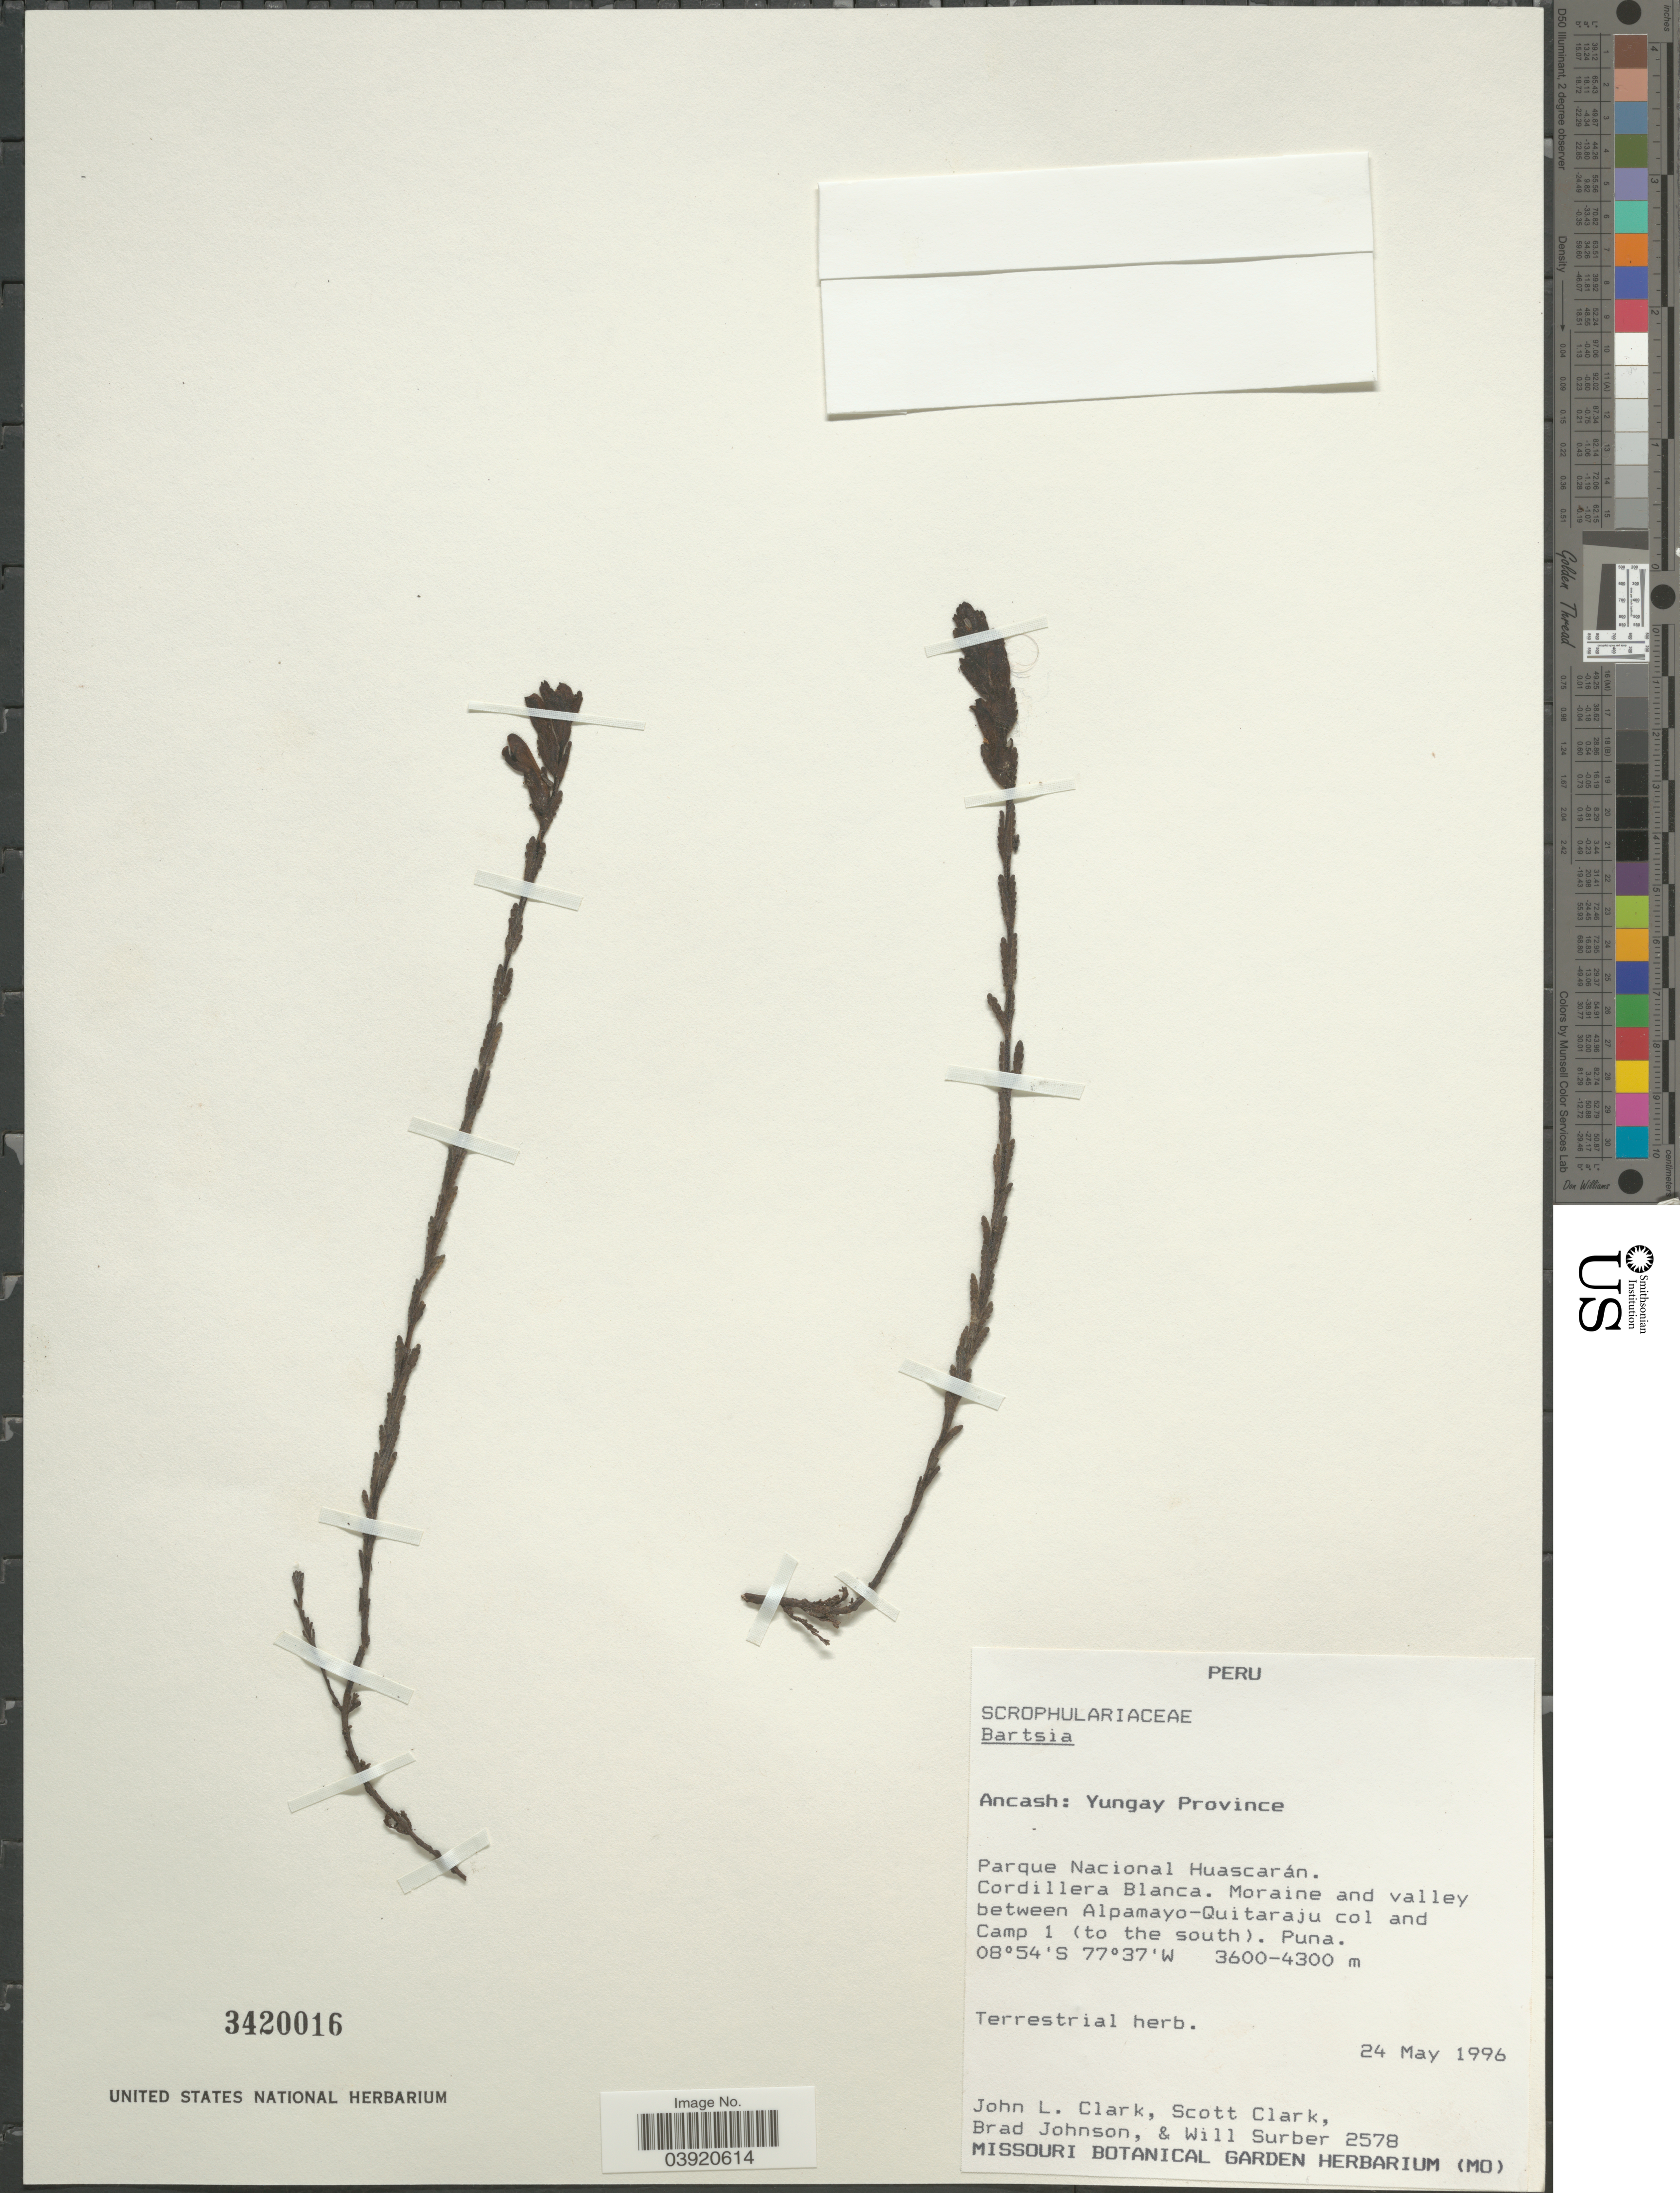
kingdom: Plantae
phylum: Tracheophyta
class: Magnoliopsida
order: Lamiales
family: Orobanchaceae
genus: Bartsia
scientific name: Bartsia sp.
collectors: J. L. Clark, S. Clark, B. Johnson & W. Surber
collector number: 2578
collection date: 1996-05-24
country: Peru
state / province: Ancash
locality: Yungay Province. Parque Nacional Huascarán. Cordillera Blanca. Moraine and valley between Alpamayo-Quitaraju col and Camp 1 (to the south). Puna.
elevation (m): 3600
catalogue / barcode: US 3420016